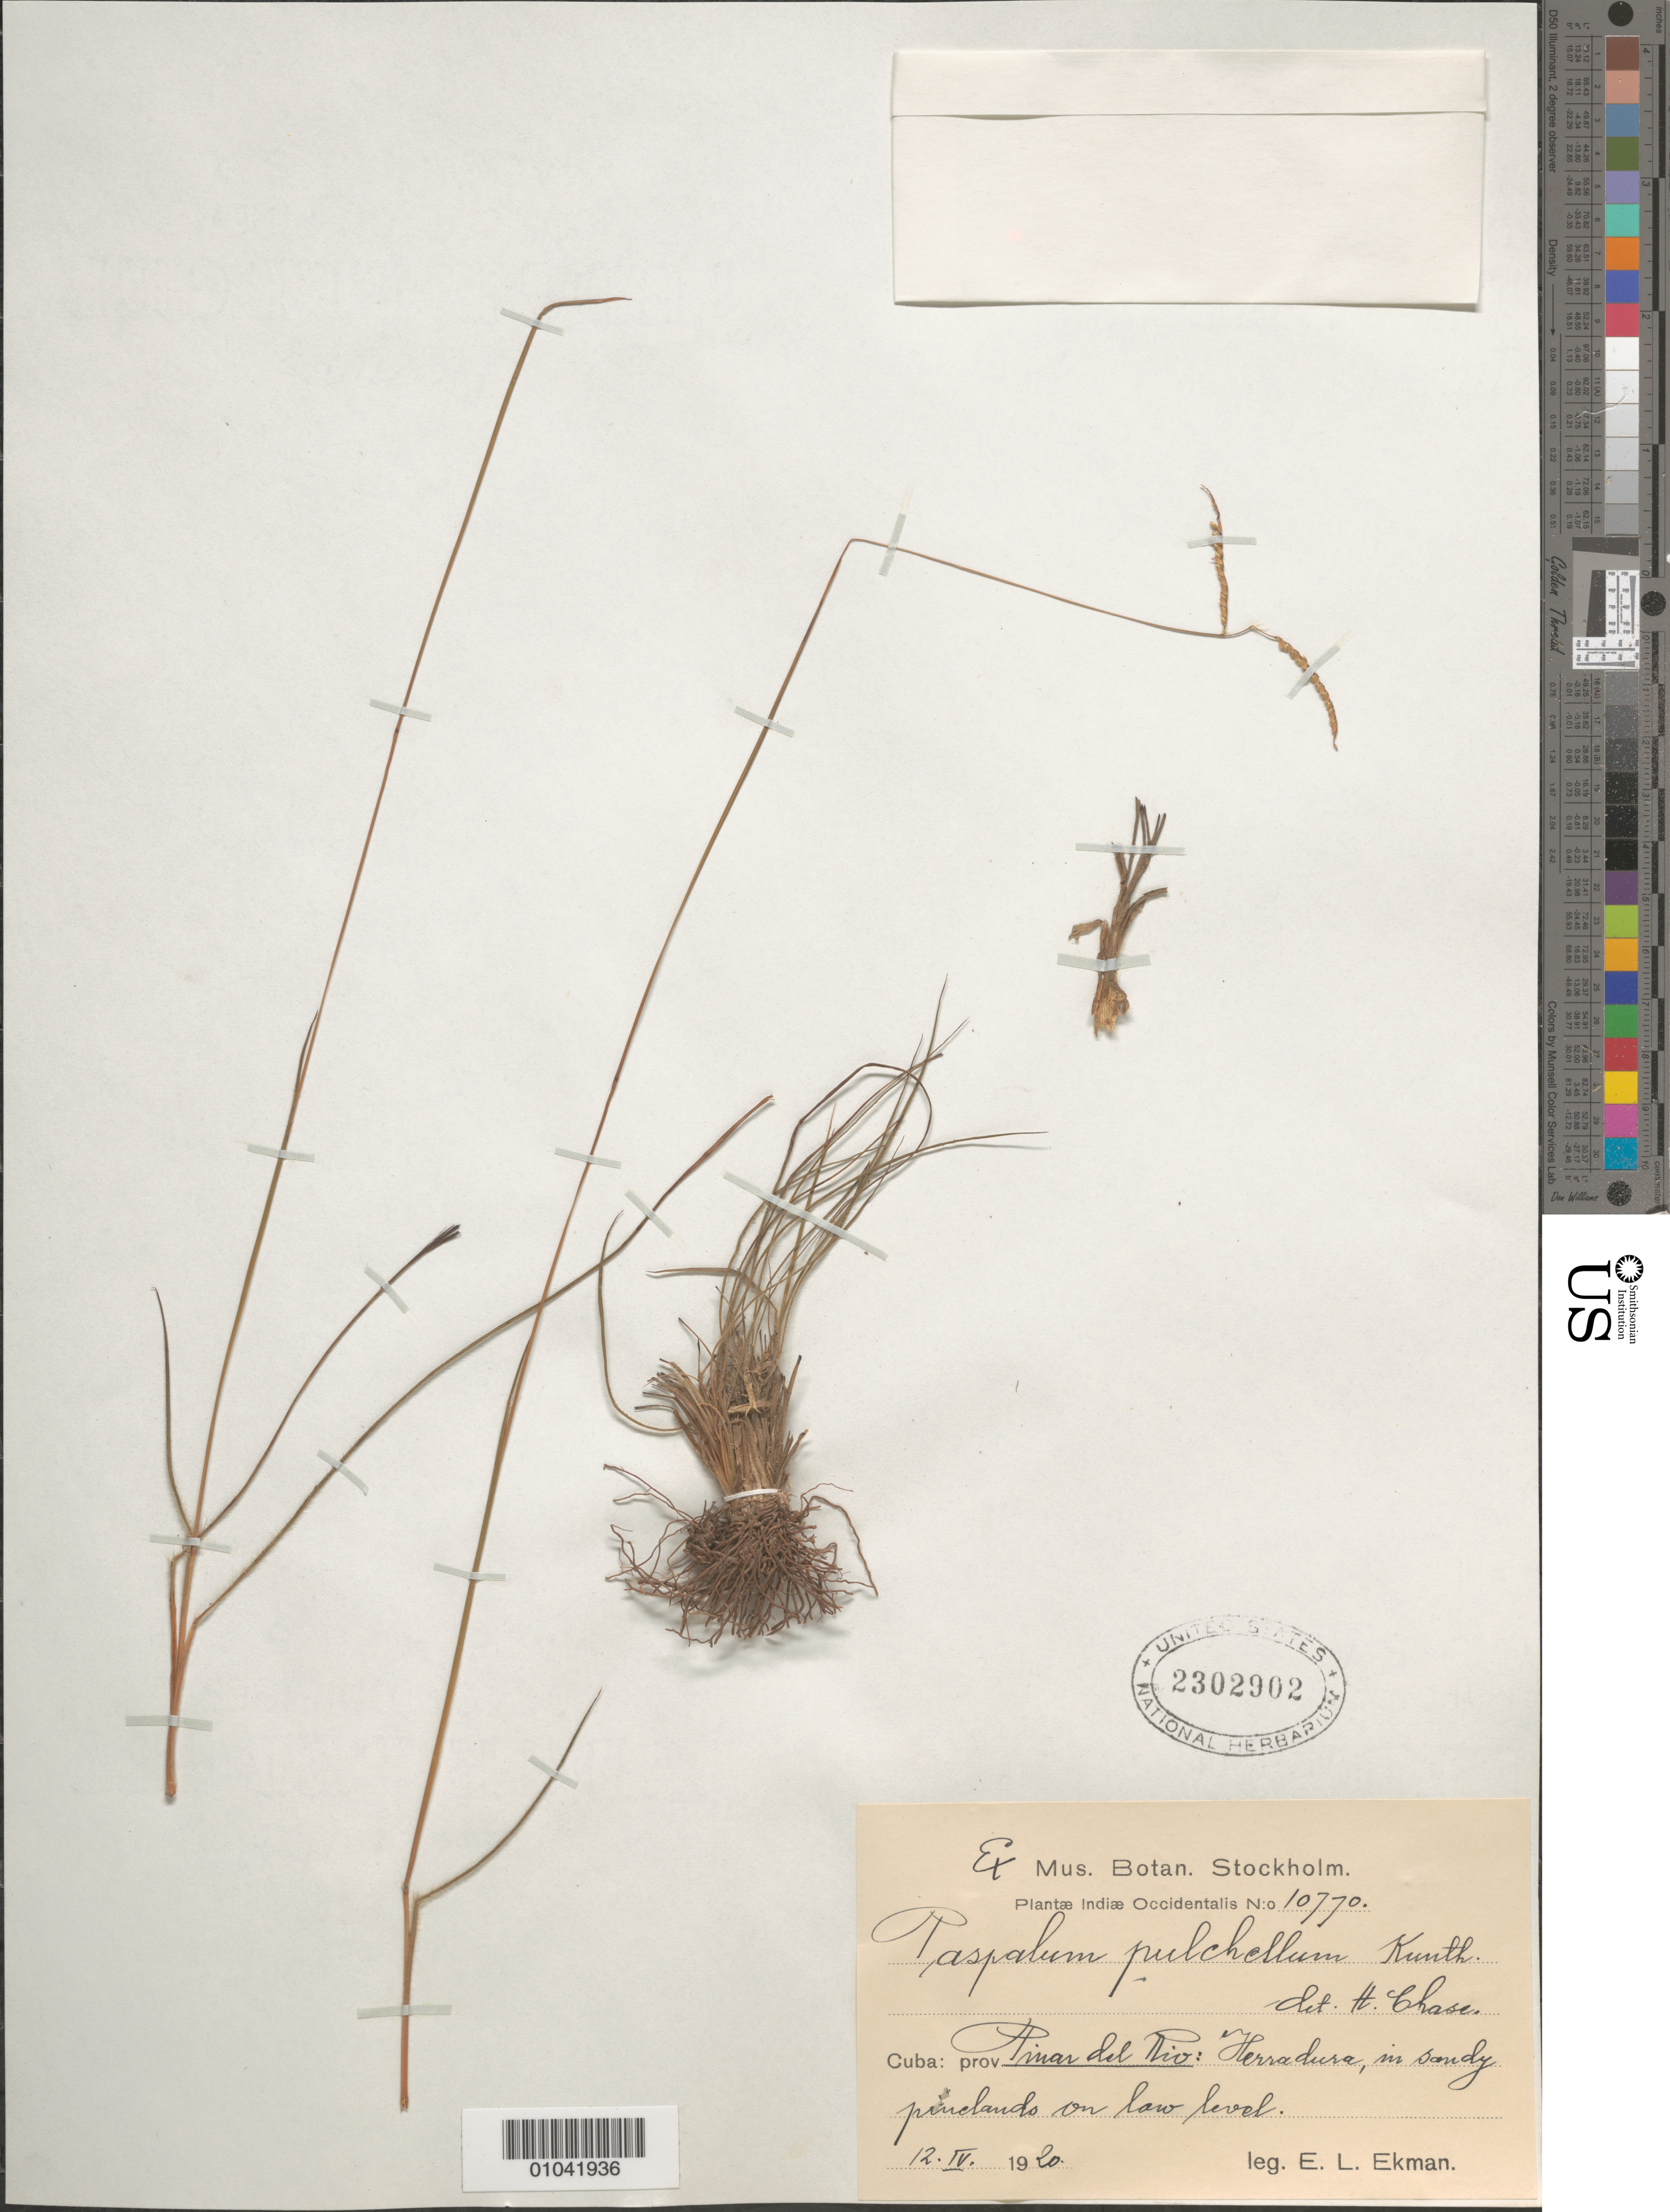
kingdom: Plantae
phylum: Tracheophyta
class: Liliopsida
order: Poales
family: Poaceae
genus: Paspalum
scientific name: Paspalum pulchellum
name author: Kunth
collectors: E. L. Ekman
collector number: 10770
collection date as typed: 12 Apr 1920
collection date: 1920-04-12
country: Cuba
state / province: Pinar del Rio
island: Cuba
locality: Herradura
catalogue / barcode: US 2302902